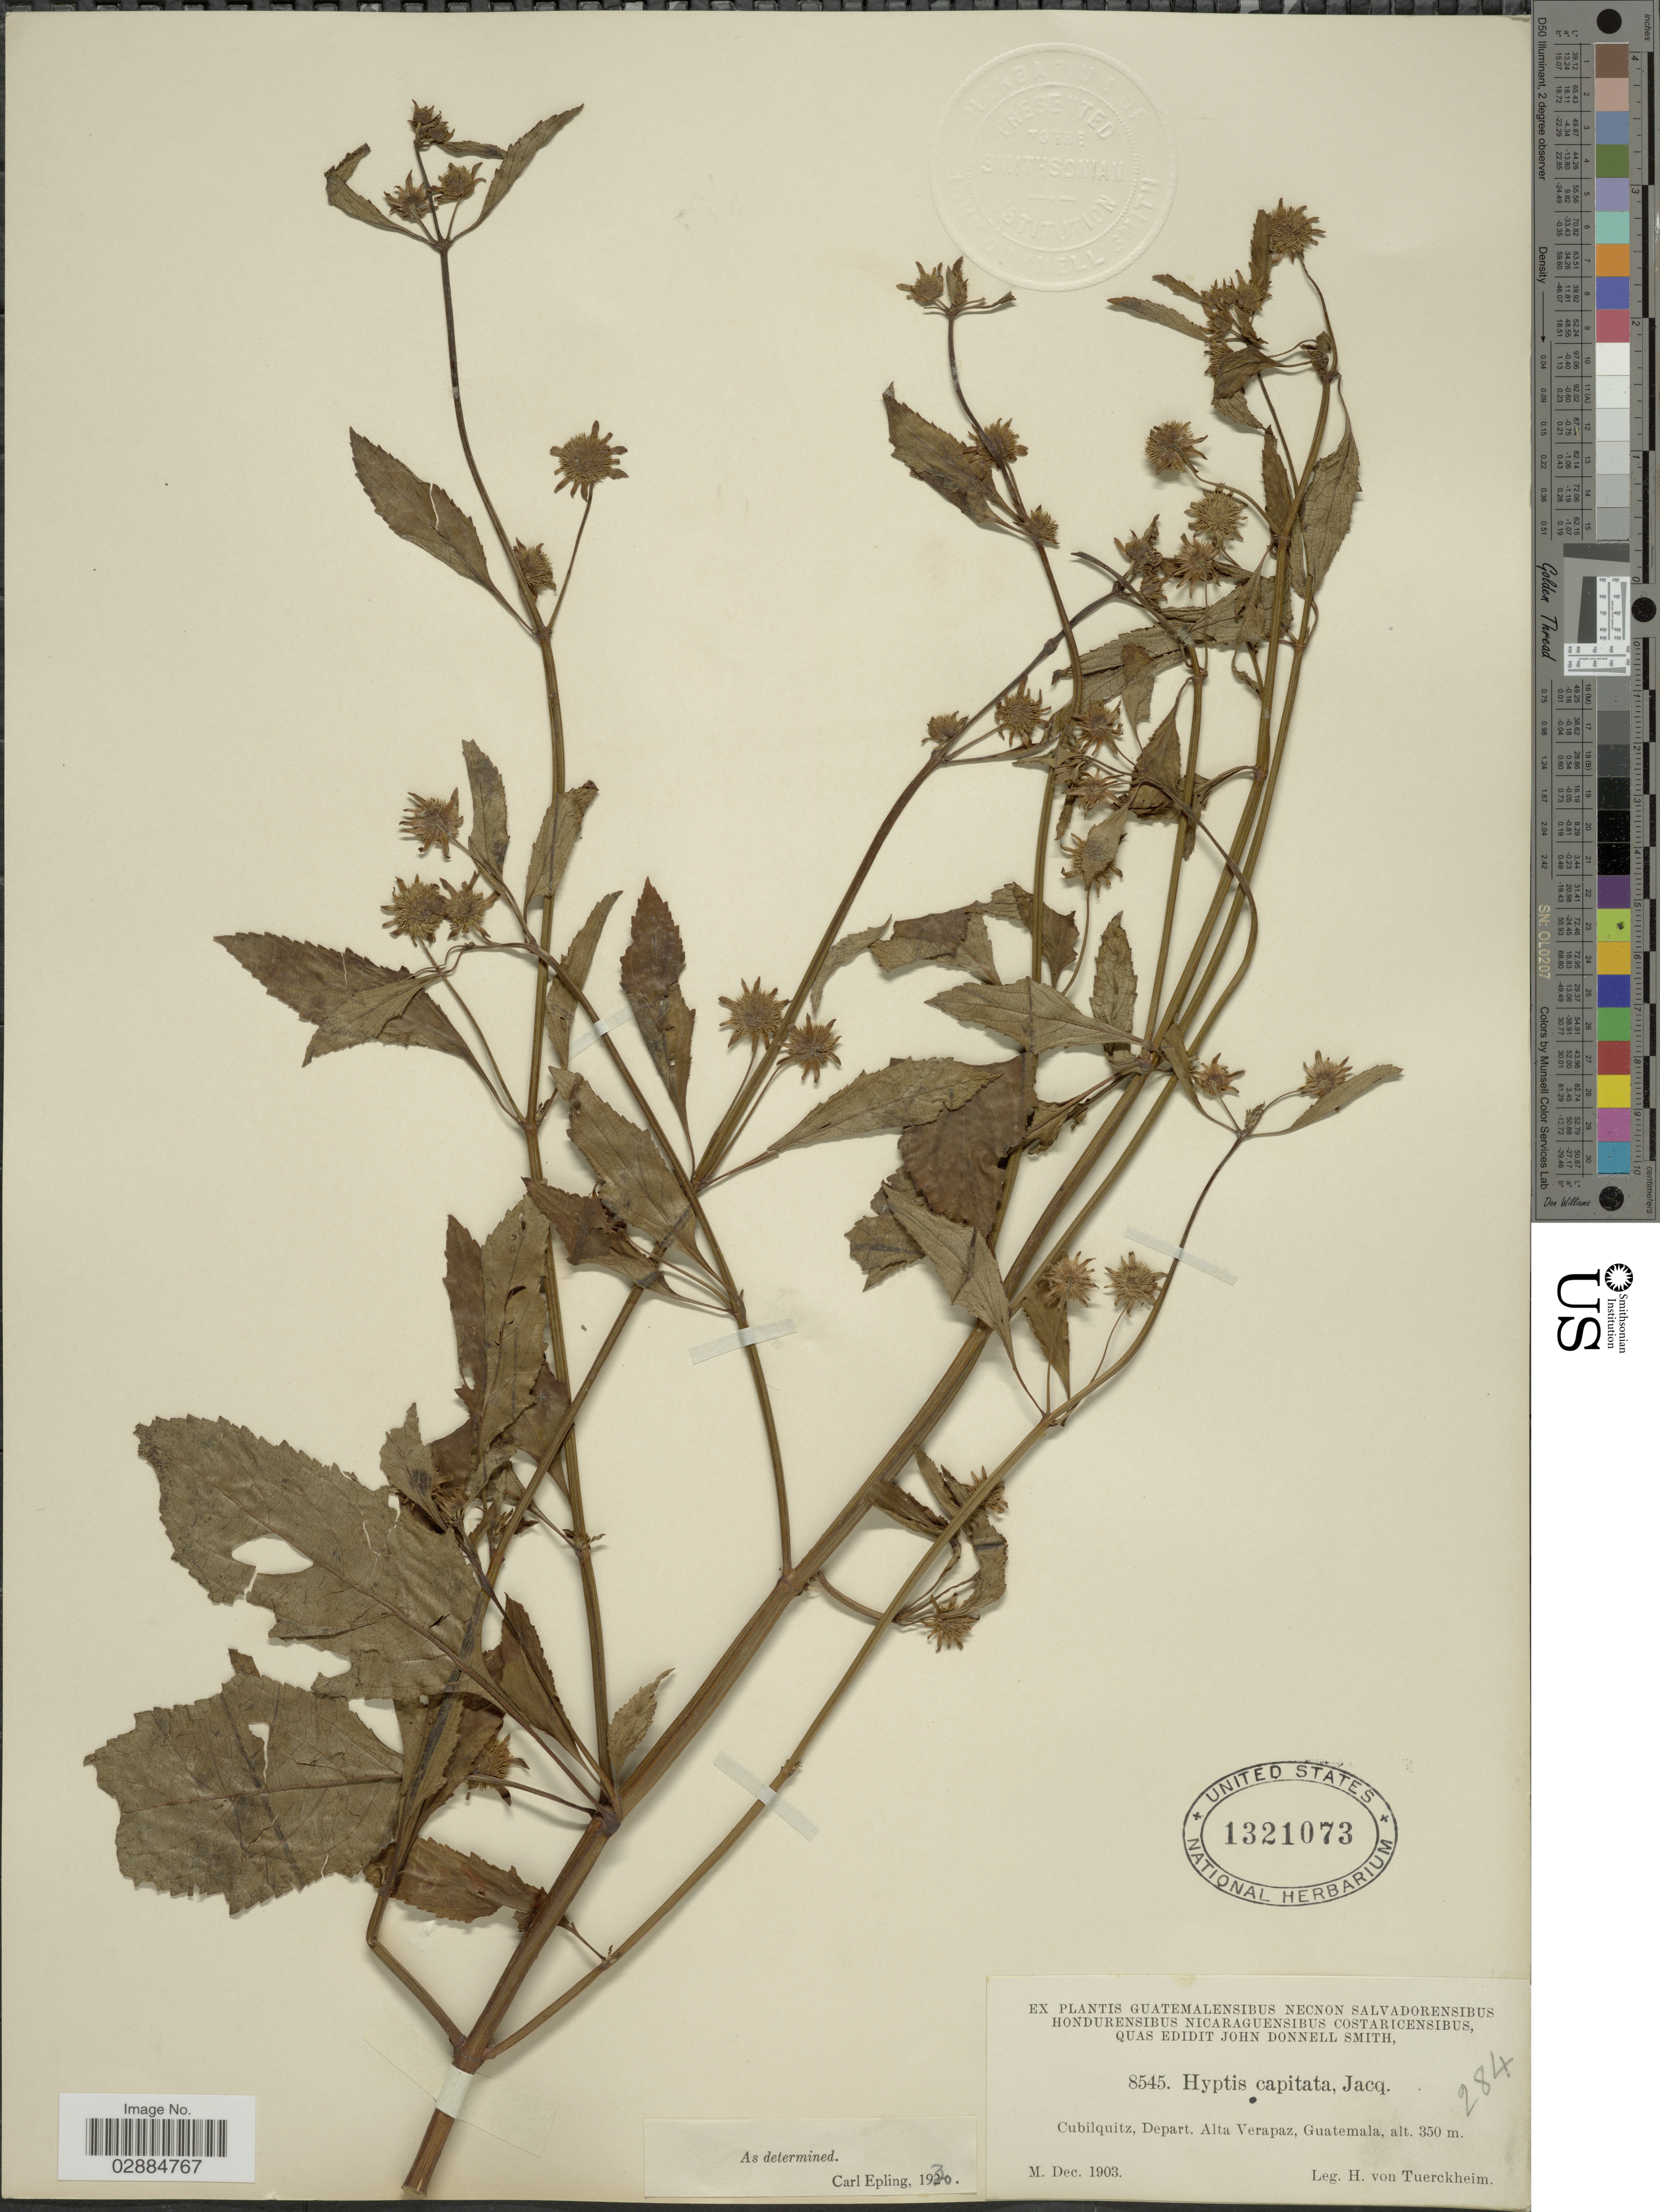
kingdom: Plantae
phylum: Tracheophyta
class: Magnoliopsida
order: Lamiales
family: Lamiaceae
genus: Hyptis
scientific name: Hyptis capitata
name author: Jacq.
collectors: H. von Türckheim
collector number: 8545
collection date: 1903-12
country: Guatemala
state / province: Alta Verapaz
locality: Cubilquitz, Depart. Alta Verapaz.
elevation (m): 350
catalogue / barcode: US 1321073